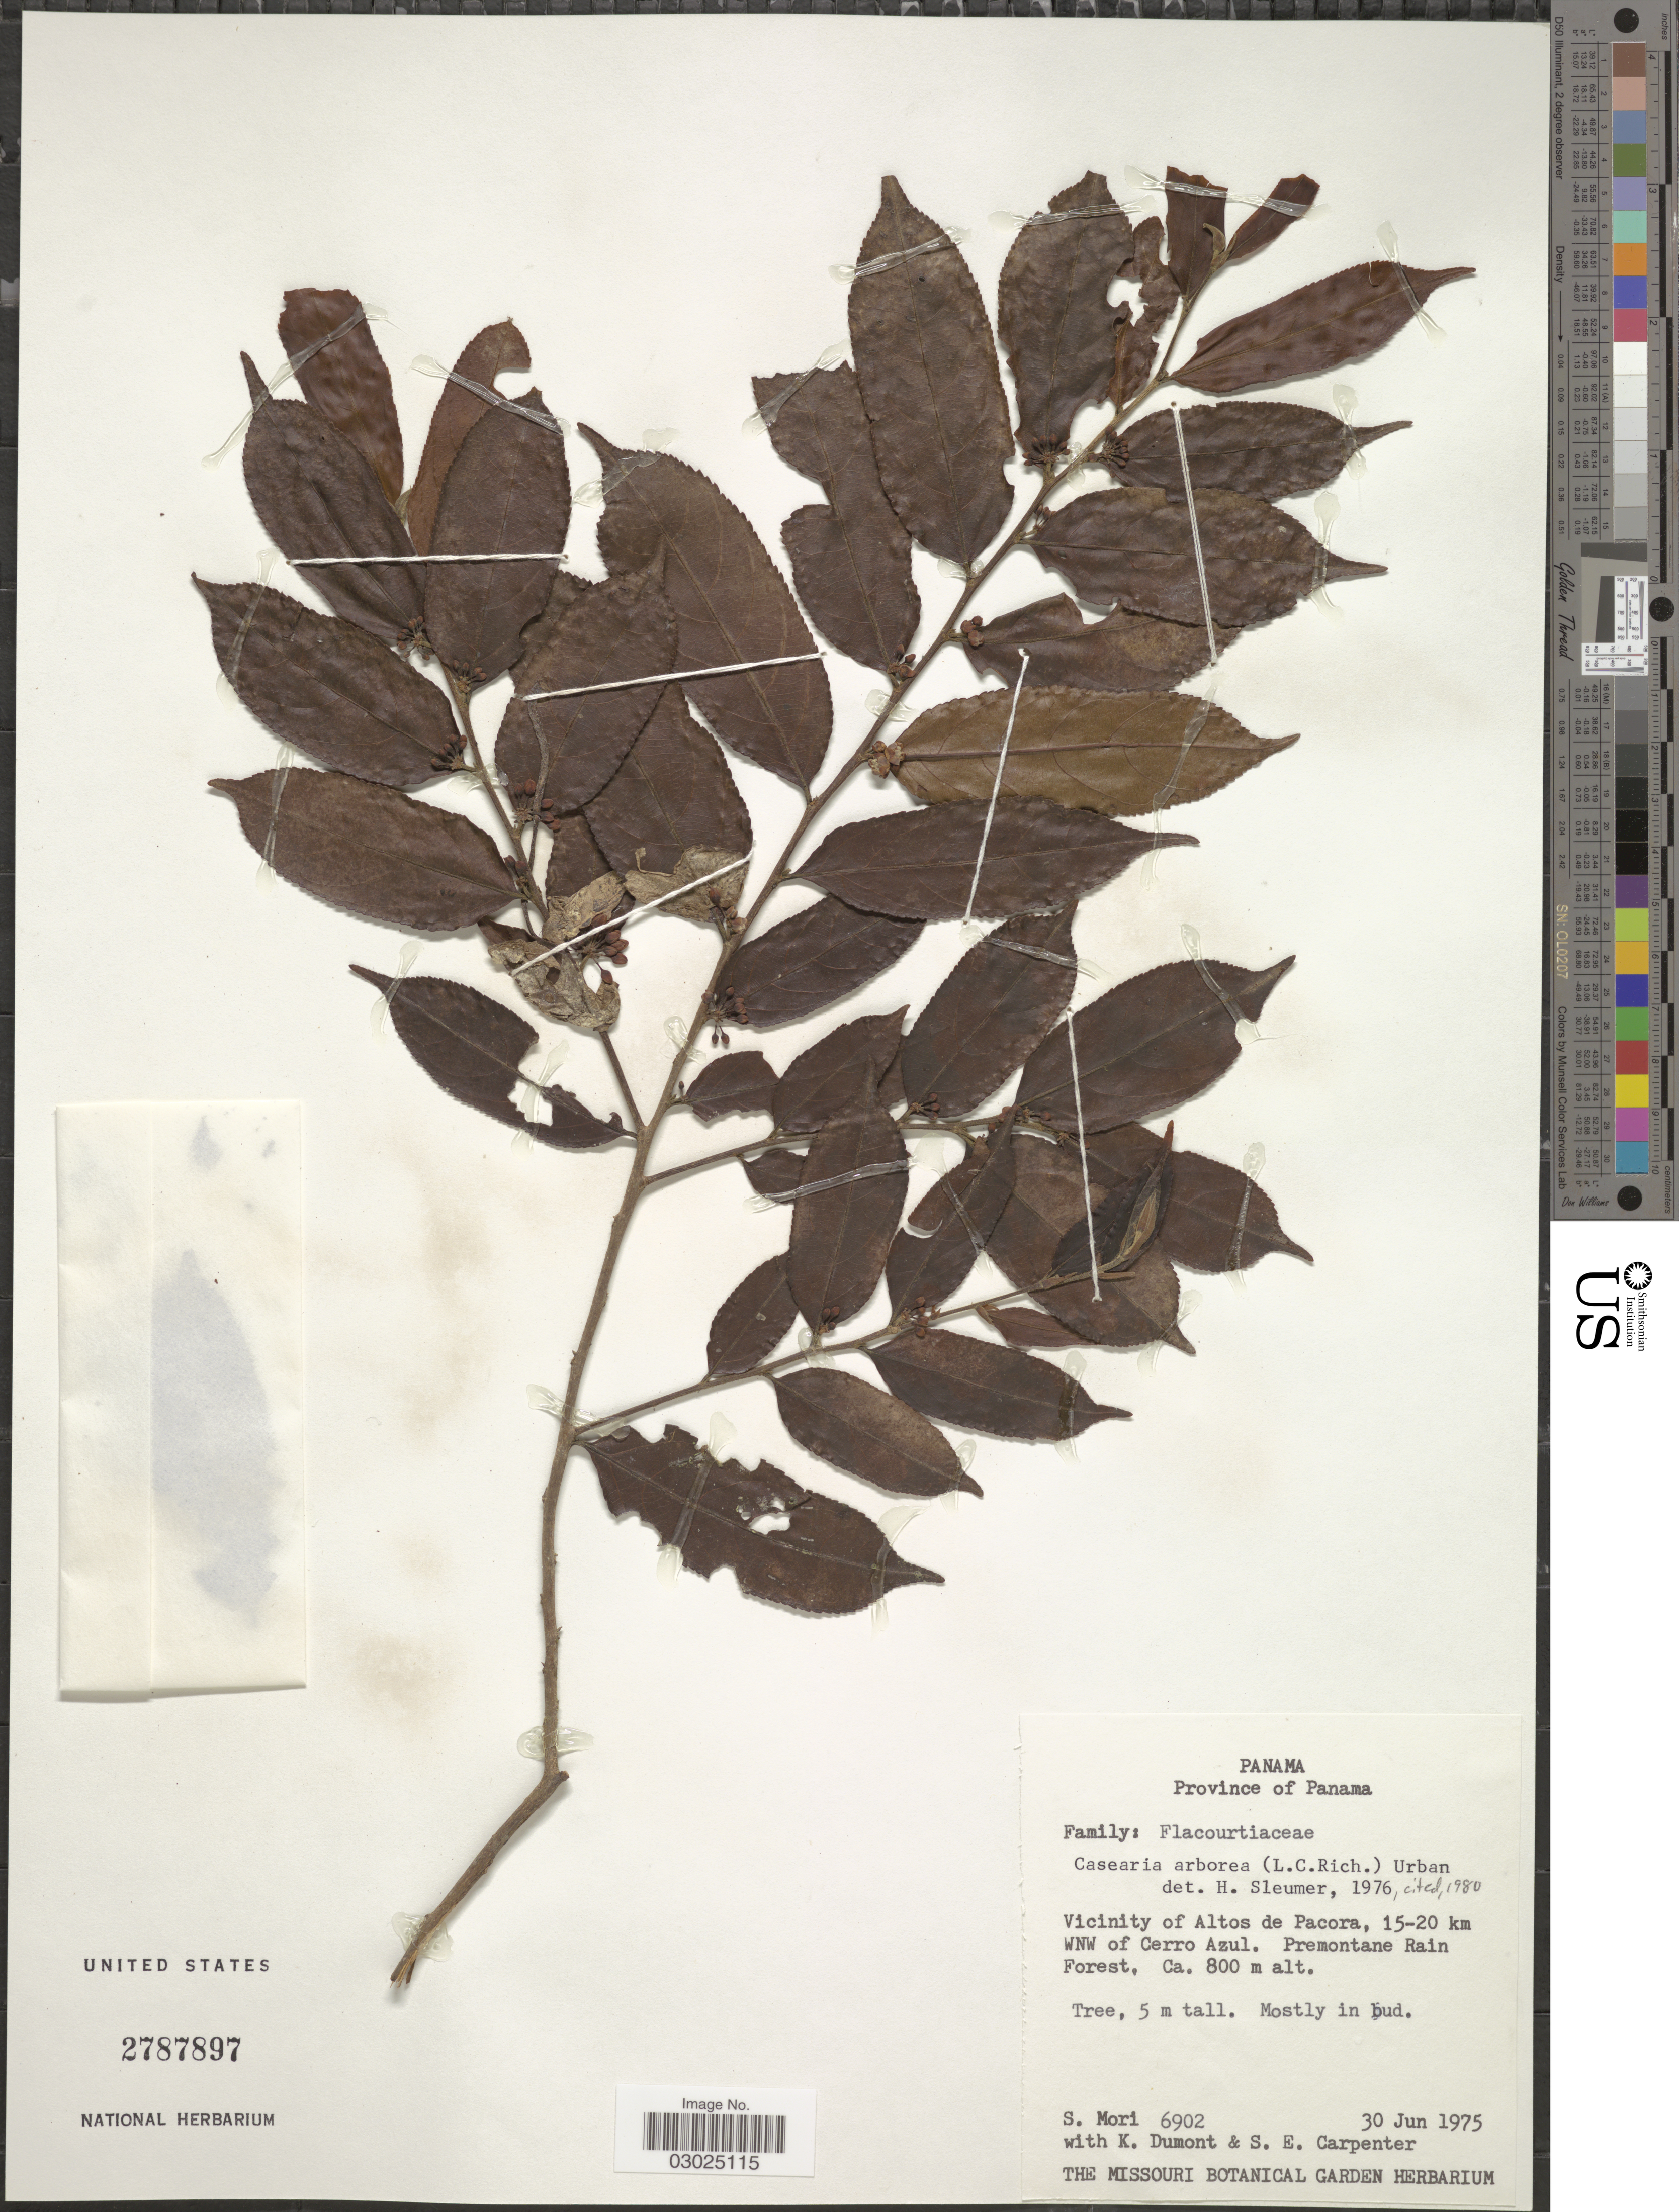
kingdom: Plantae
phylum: Tracheophyta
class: Magnoliopsida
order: Malpighiales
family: Salicaceae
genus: Casearia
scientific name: Casearia arborea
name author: (Rich.) Urb.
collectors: S. Mori, K. P. Dumont & S. Carpenter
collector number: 6902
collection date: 1975-06-30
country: Panama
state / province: Panamá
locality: Vicinity of Altos de Pacora, 15-20 km WNW of Cerro Azul. Premontane Rain Forest.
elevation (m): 800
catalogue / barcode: US 2787897